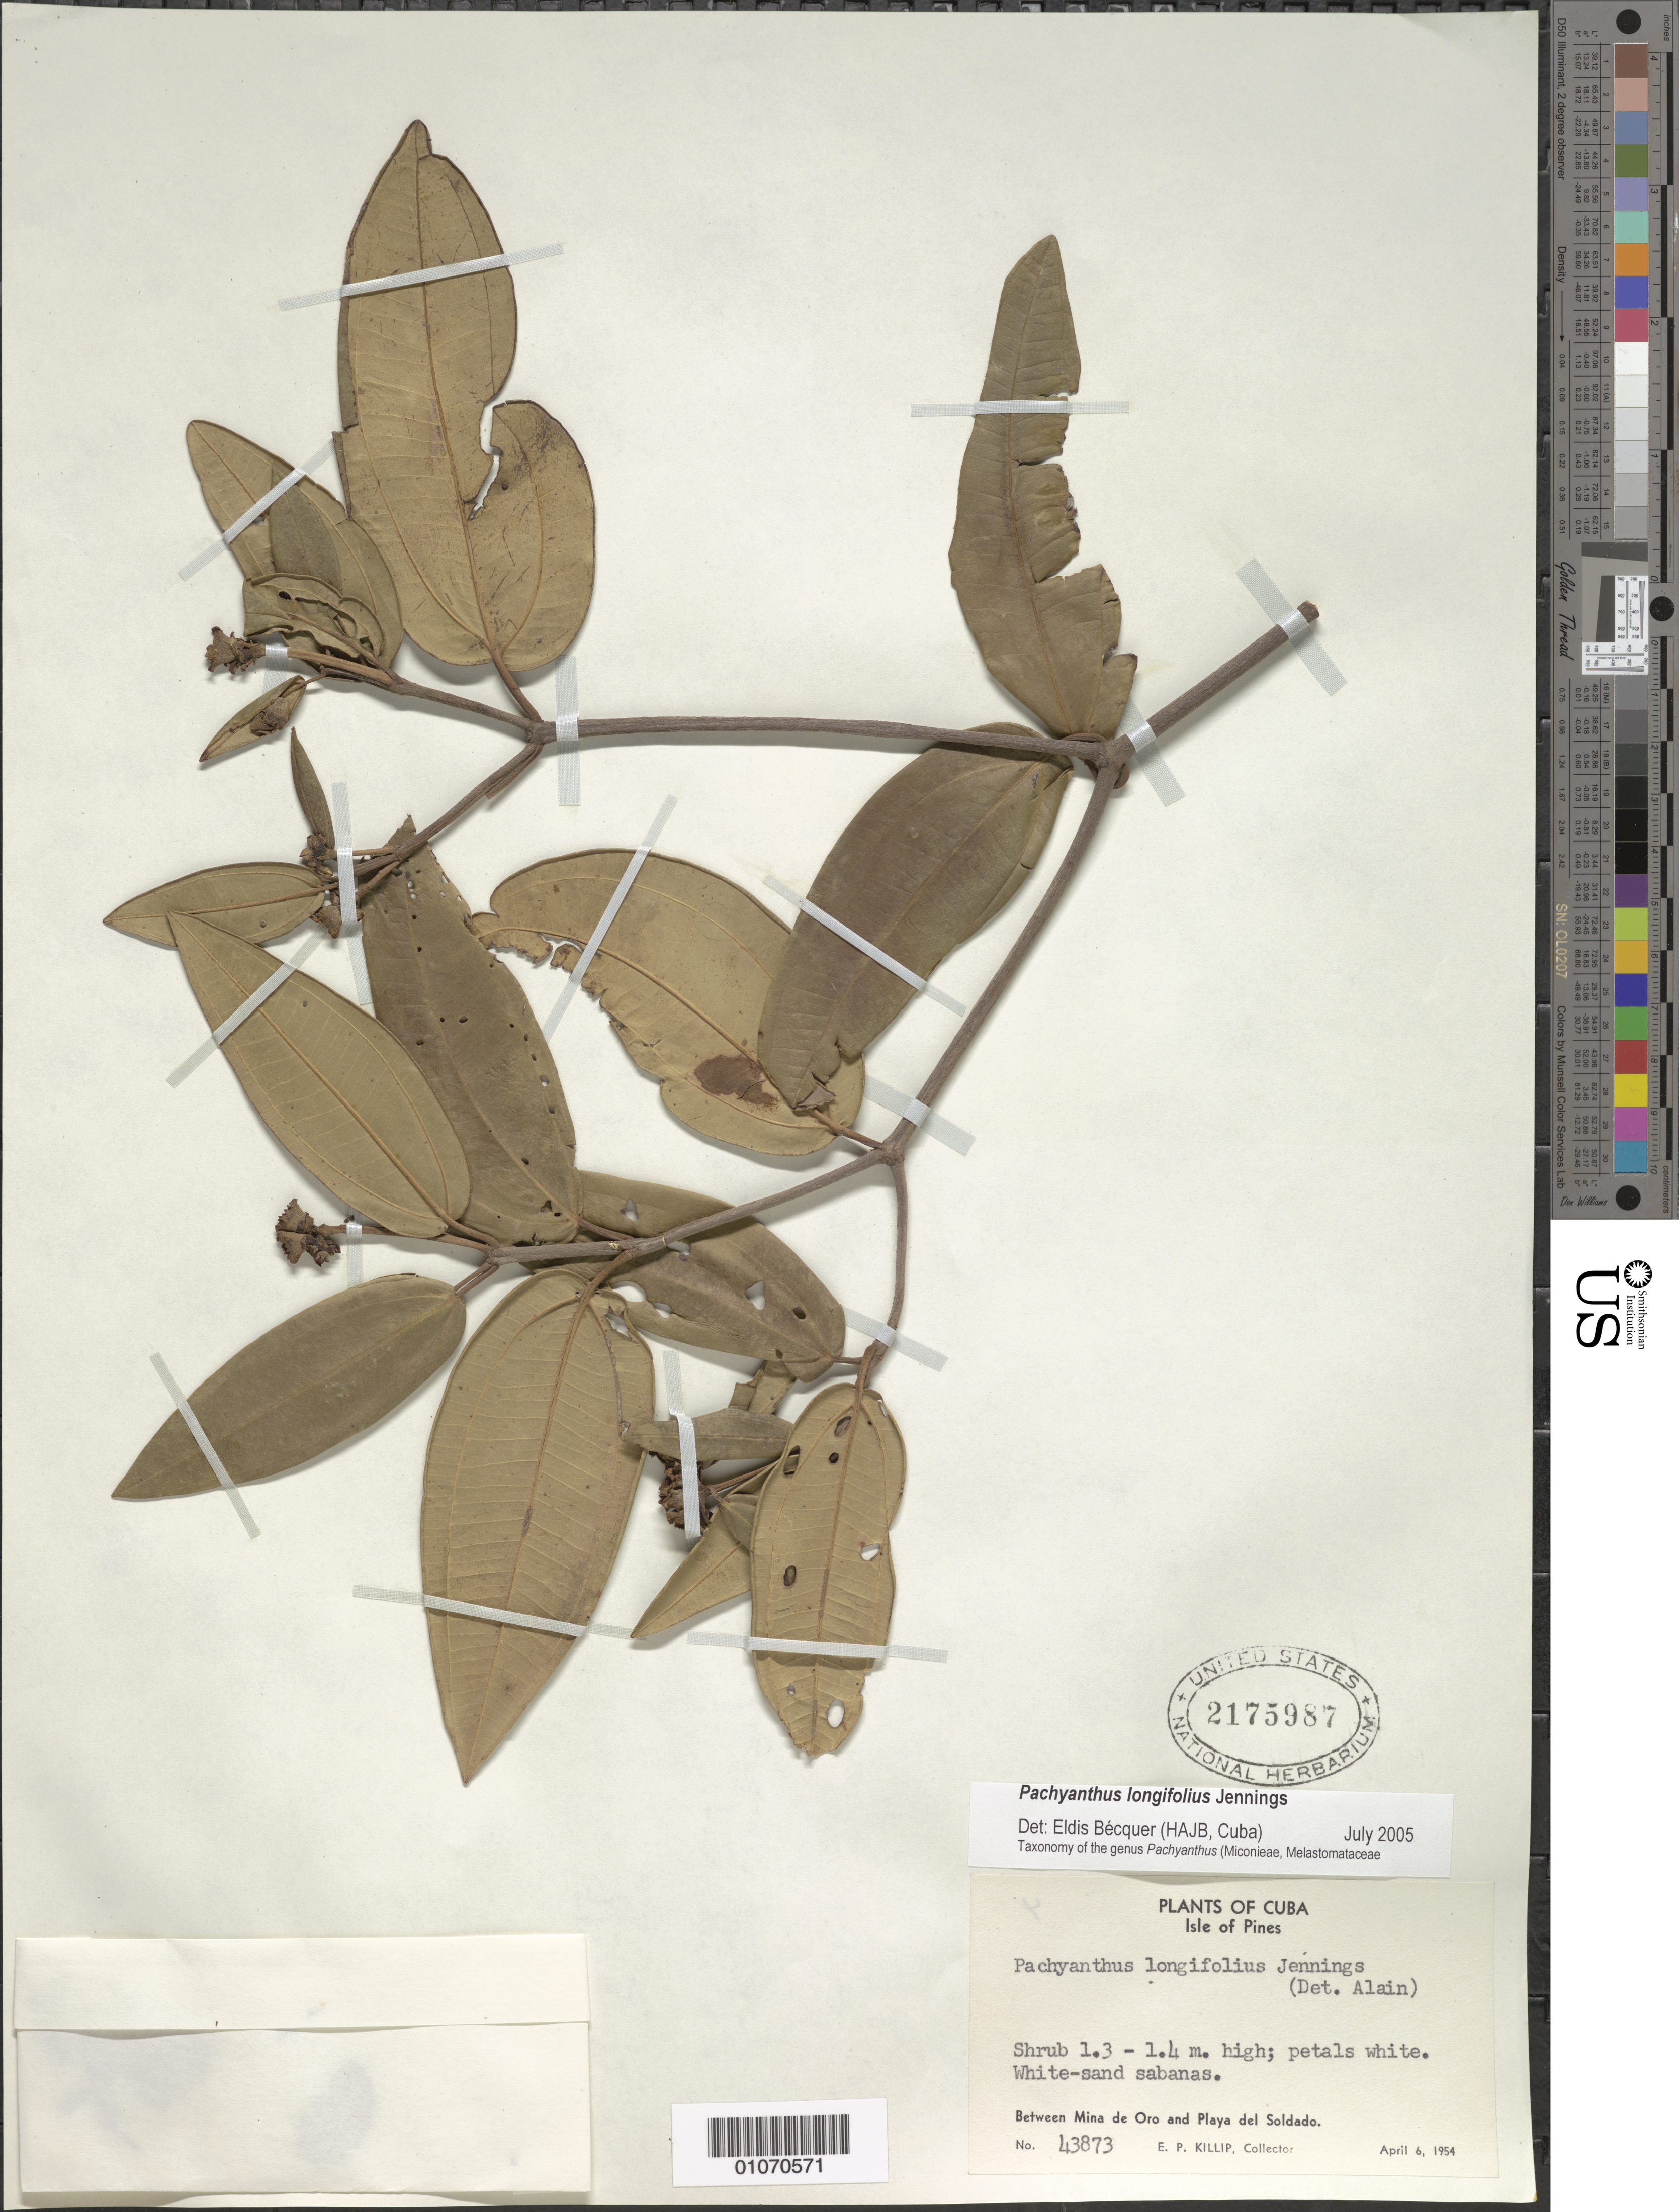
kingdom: Plantae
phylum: Tracheophyta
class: Magnoliopsida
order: Myrtales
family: Melastomataceae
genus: Pachyanthus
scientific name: Pachyanthus longifolius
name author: Jenn.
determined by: Bécquer Granados, E. R., (HAJB)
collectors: E. P. Killip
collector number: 43873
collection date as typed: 06 Apr 1954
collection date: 1954-04-06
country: Cuba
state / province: Isla de La Juventud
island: Isla de la Juventud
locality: Mina de Oro to Playa del Soldado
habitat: White sand savannas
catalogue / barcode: US 2175987